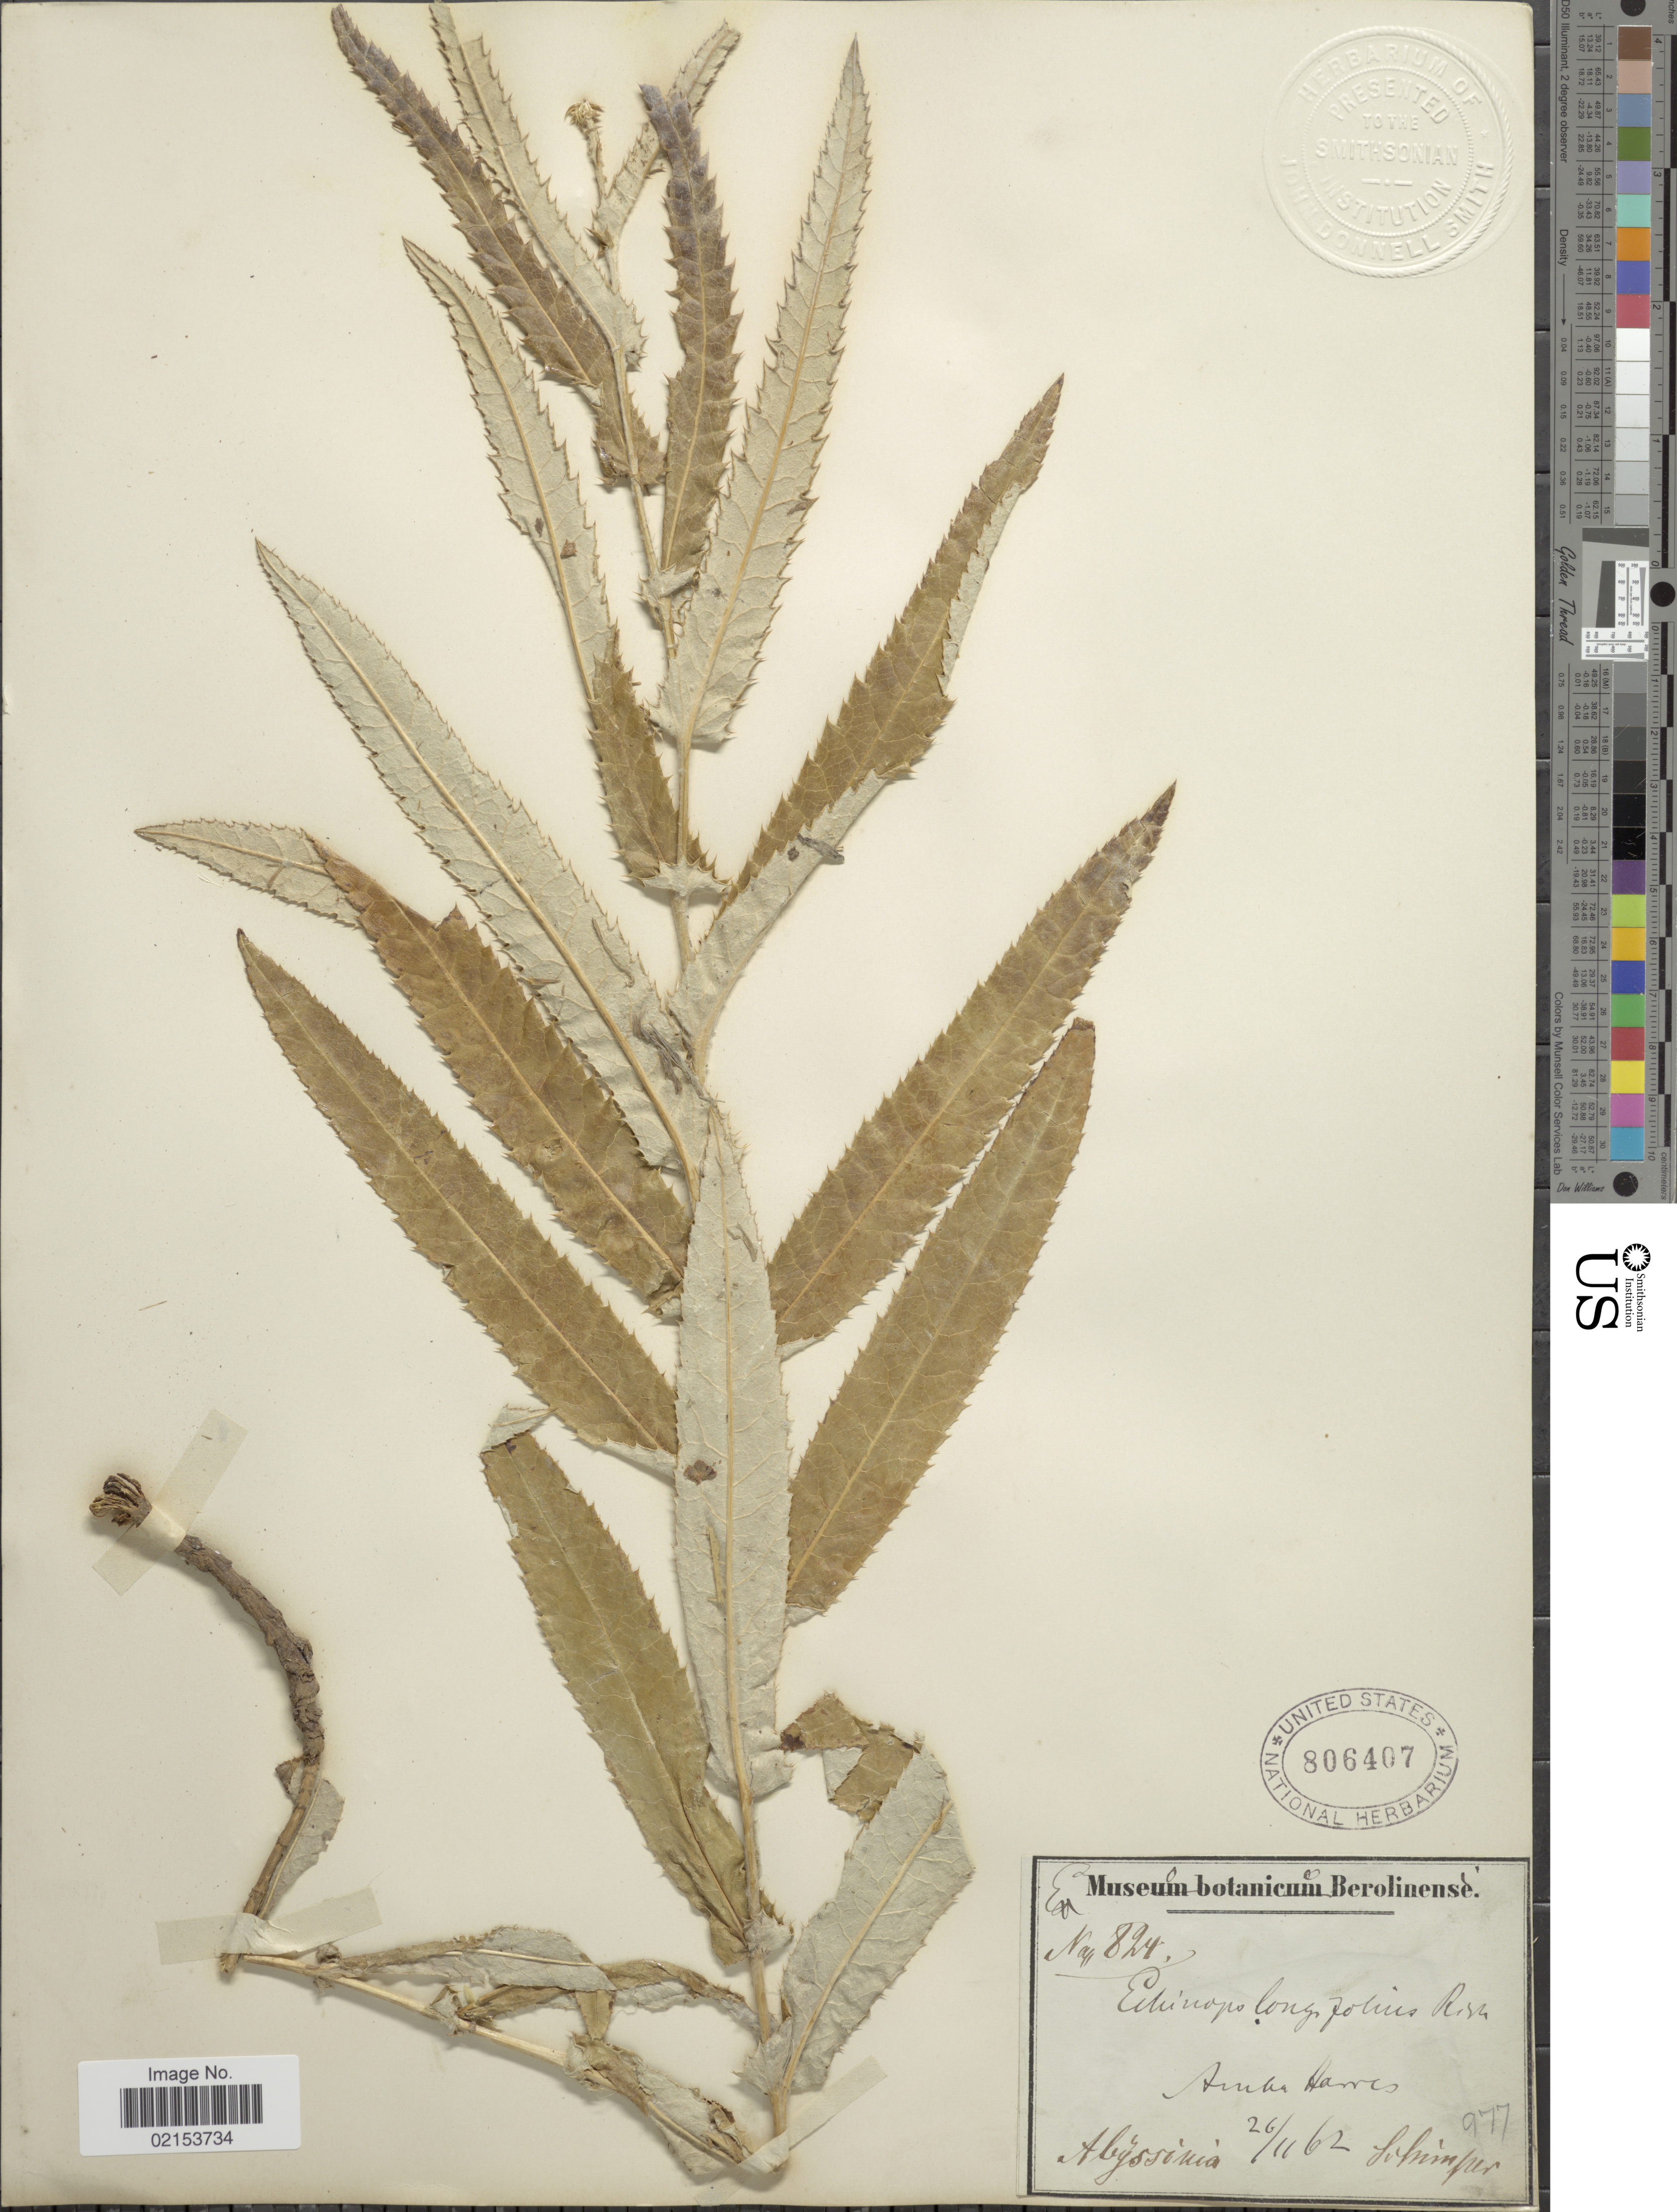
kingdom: Plantae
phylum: Tracheophyta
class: Magnoliopsida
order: Asterales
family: Asteraceae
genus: Echinops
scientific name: Echinops longifolius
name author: A. Rich.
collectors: -. Schimper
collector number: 824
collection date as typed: Transcribed d/m/y: 26/11/62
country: Eritrea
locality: Abyssinia, Ainba Harves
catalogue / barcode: US 806407